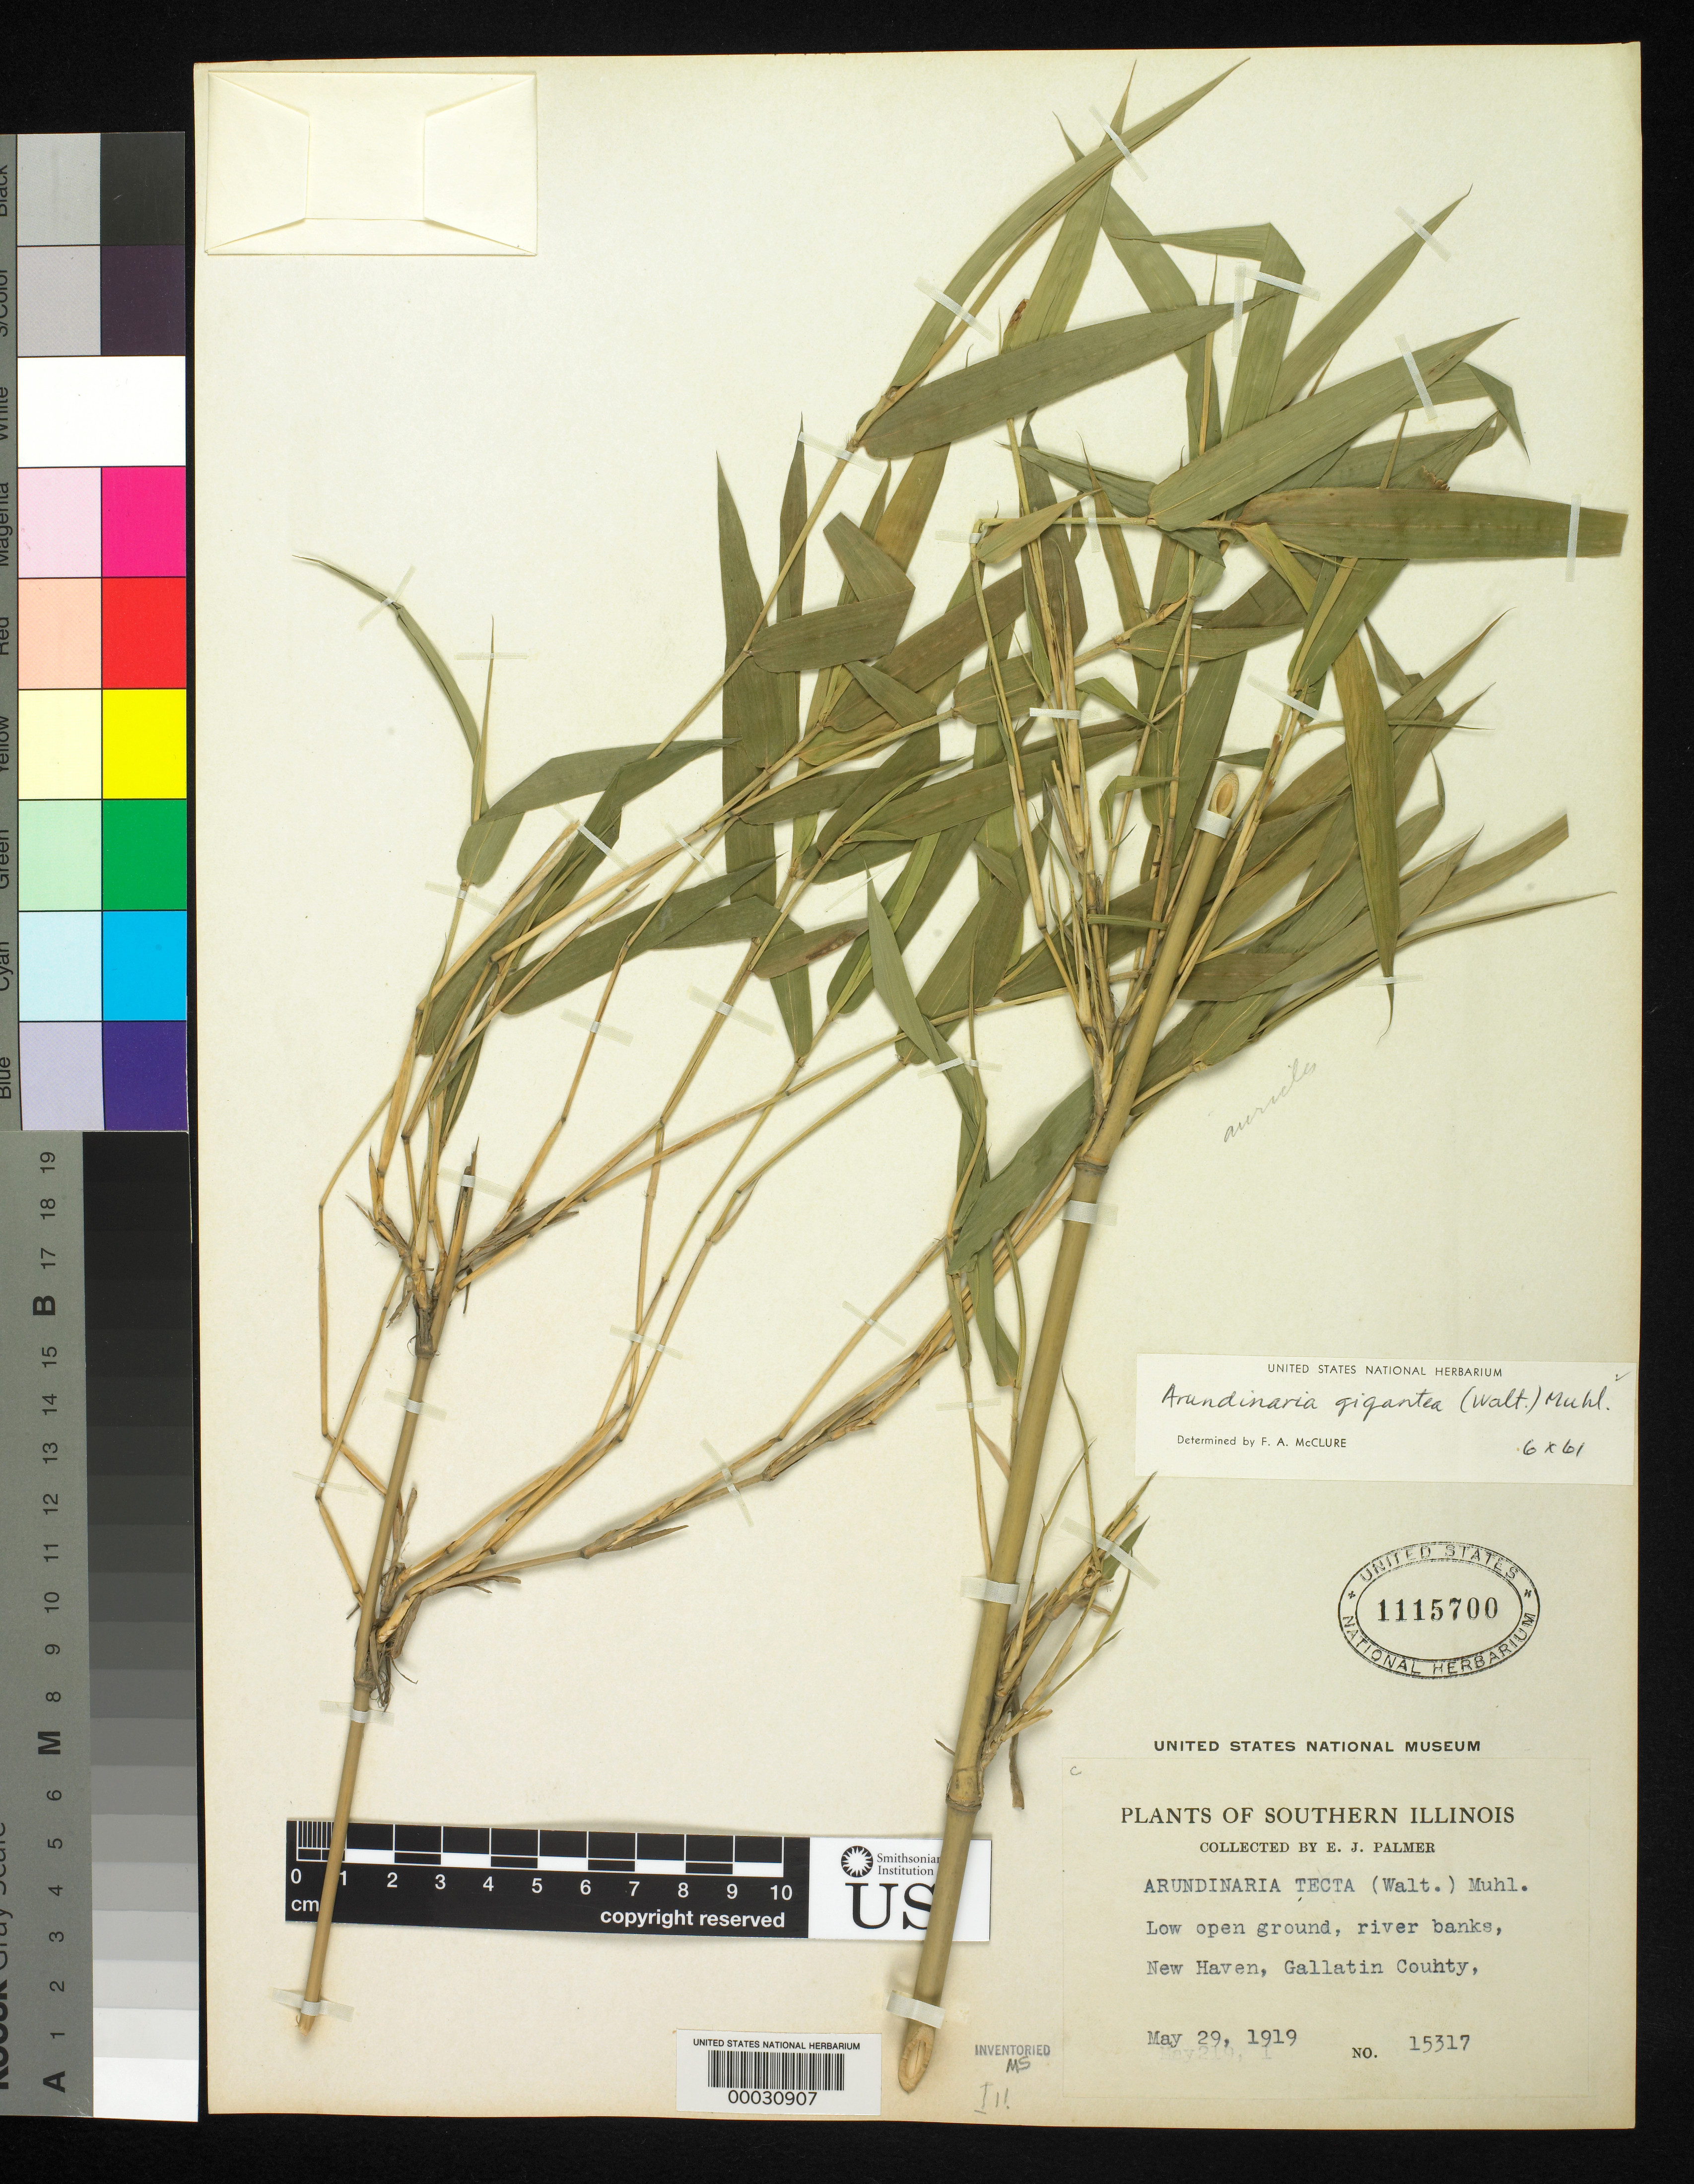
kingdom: Plantae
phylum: Tracheophyta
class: Liliopsida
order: Poales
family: Poaceae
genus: Arundinaria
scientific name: Arundinaria gigantea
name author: (Walter) Muhl.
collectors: E. J. Palmer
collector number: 15317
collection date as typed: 29 May 1919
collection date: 1919-05-29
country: United States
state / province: Illinois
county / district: Gallatin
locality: New haven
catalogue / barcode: US 1115700